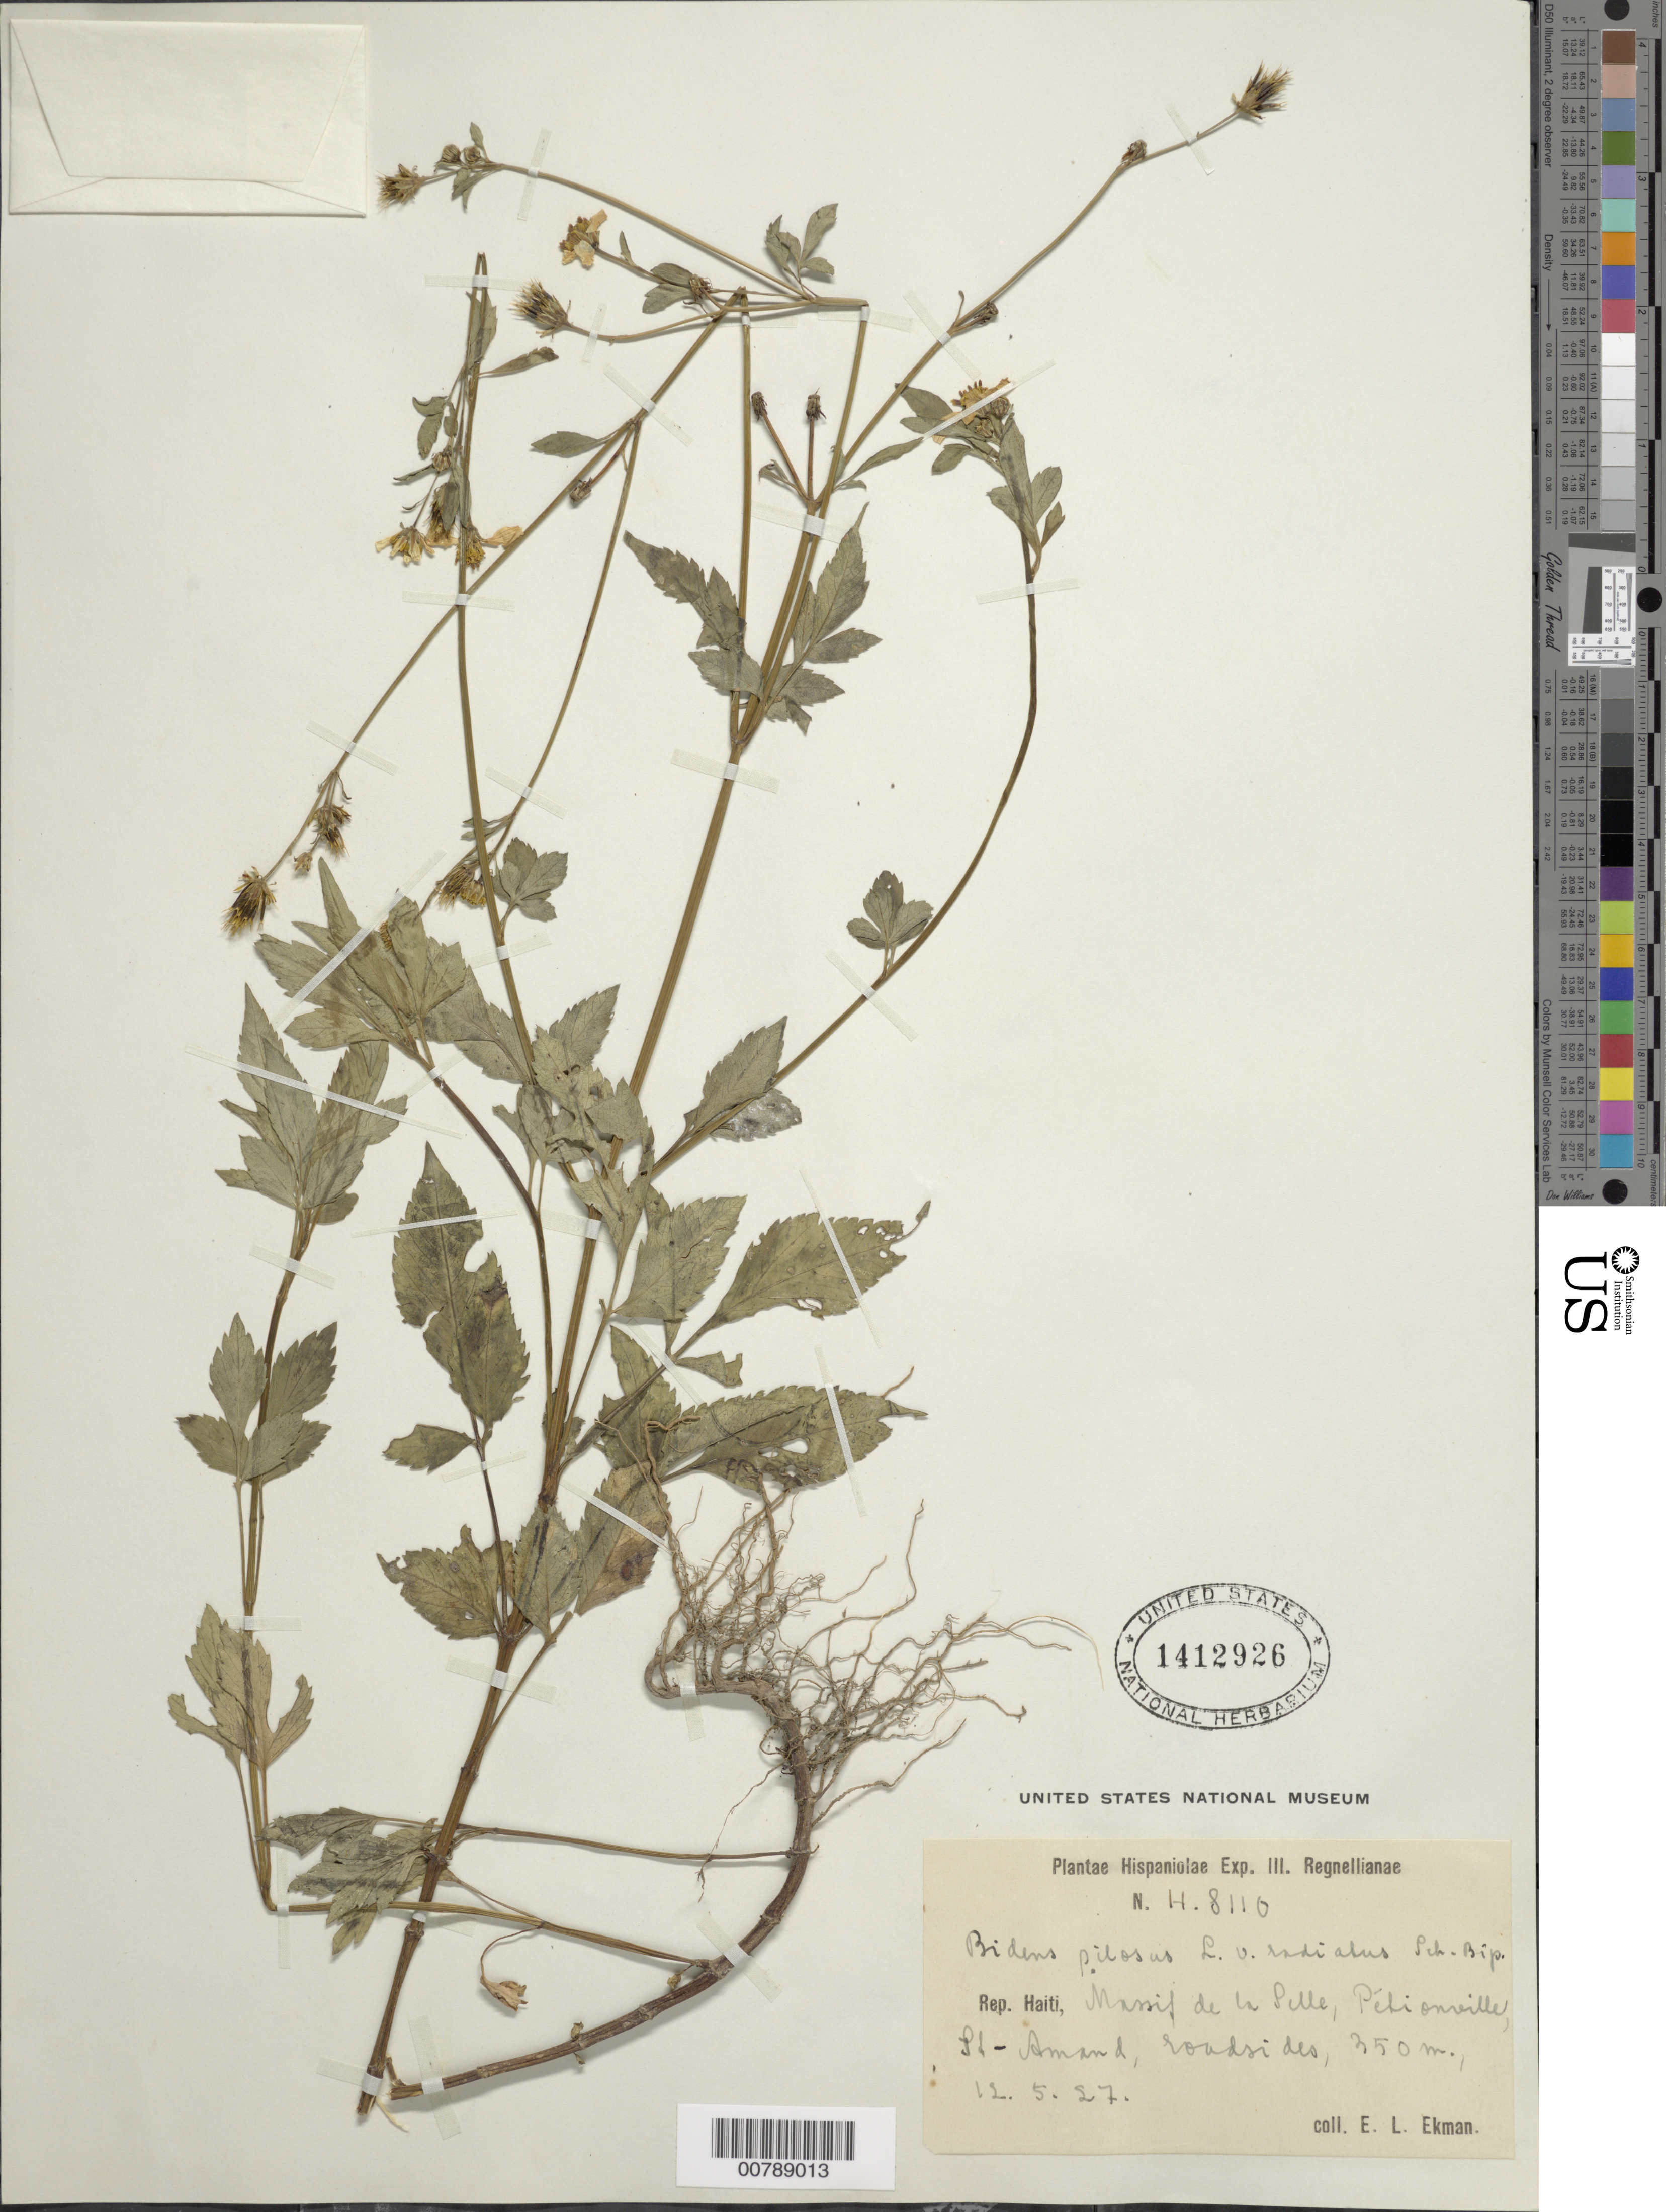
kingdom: Plantae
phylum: Tracheophyta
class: Magnoliopsida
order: Asterales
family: Asteraceae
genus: Bidens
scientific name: Bidens alba var. radiata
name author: (Sch. Bip.) R.E. Ballard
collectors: E. L. Ekman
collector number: H 8110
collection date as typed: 12 May 1927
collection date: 1927-05-12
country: Haiti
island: Hispaniola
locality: Massif de la Selle, Pétionville St. Amand, roadsides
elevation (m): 350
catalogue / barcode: US 1412926